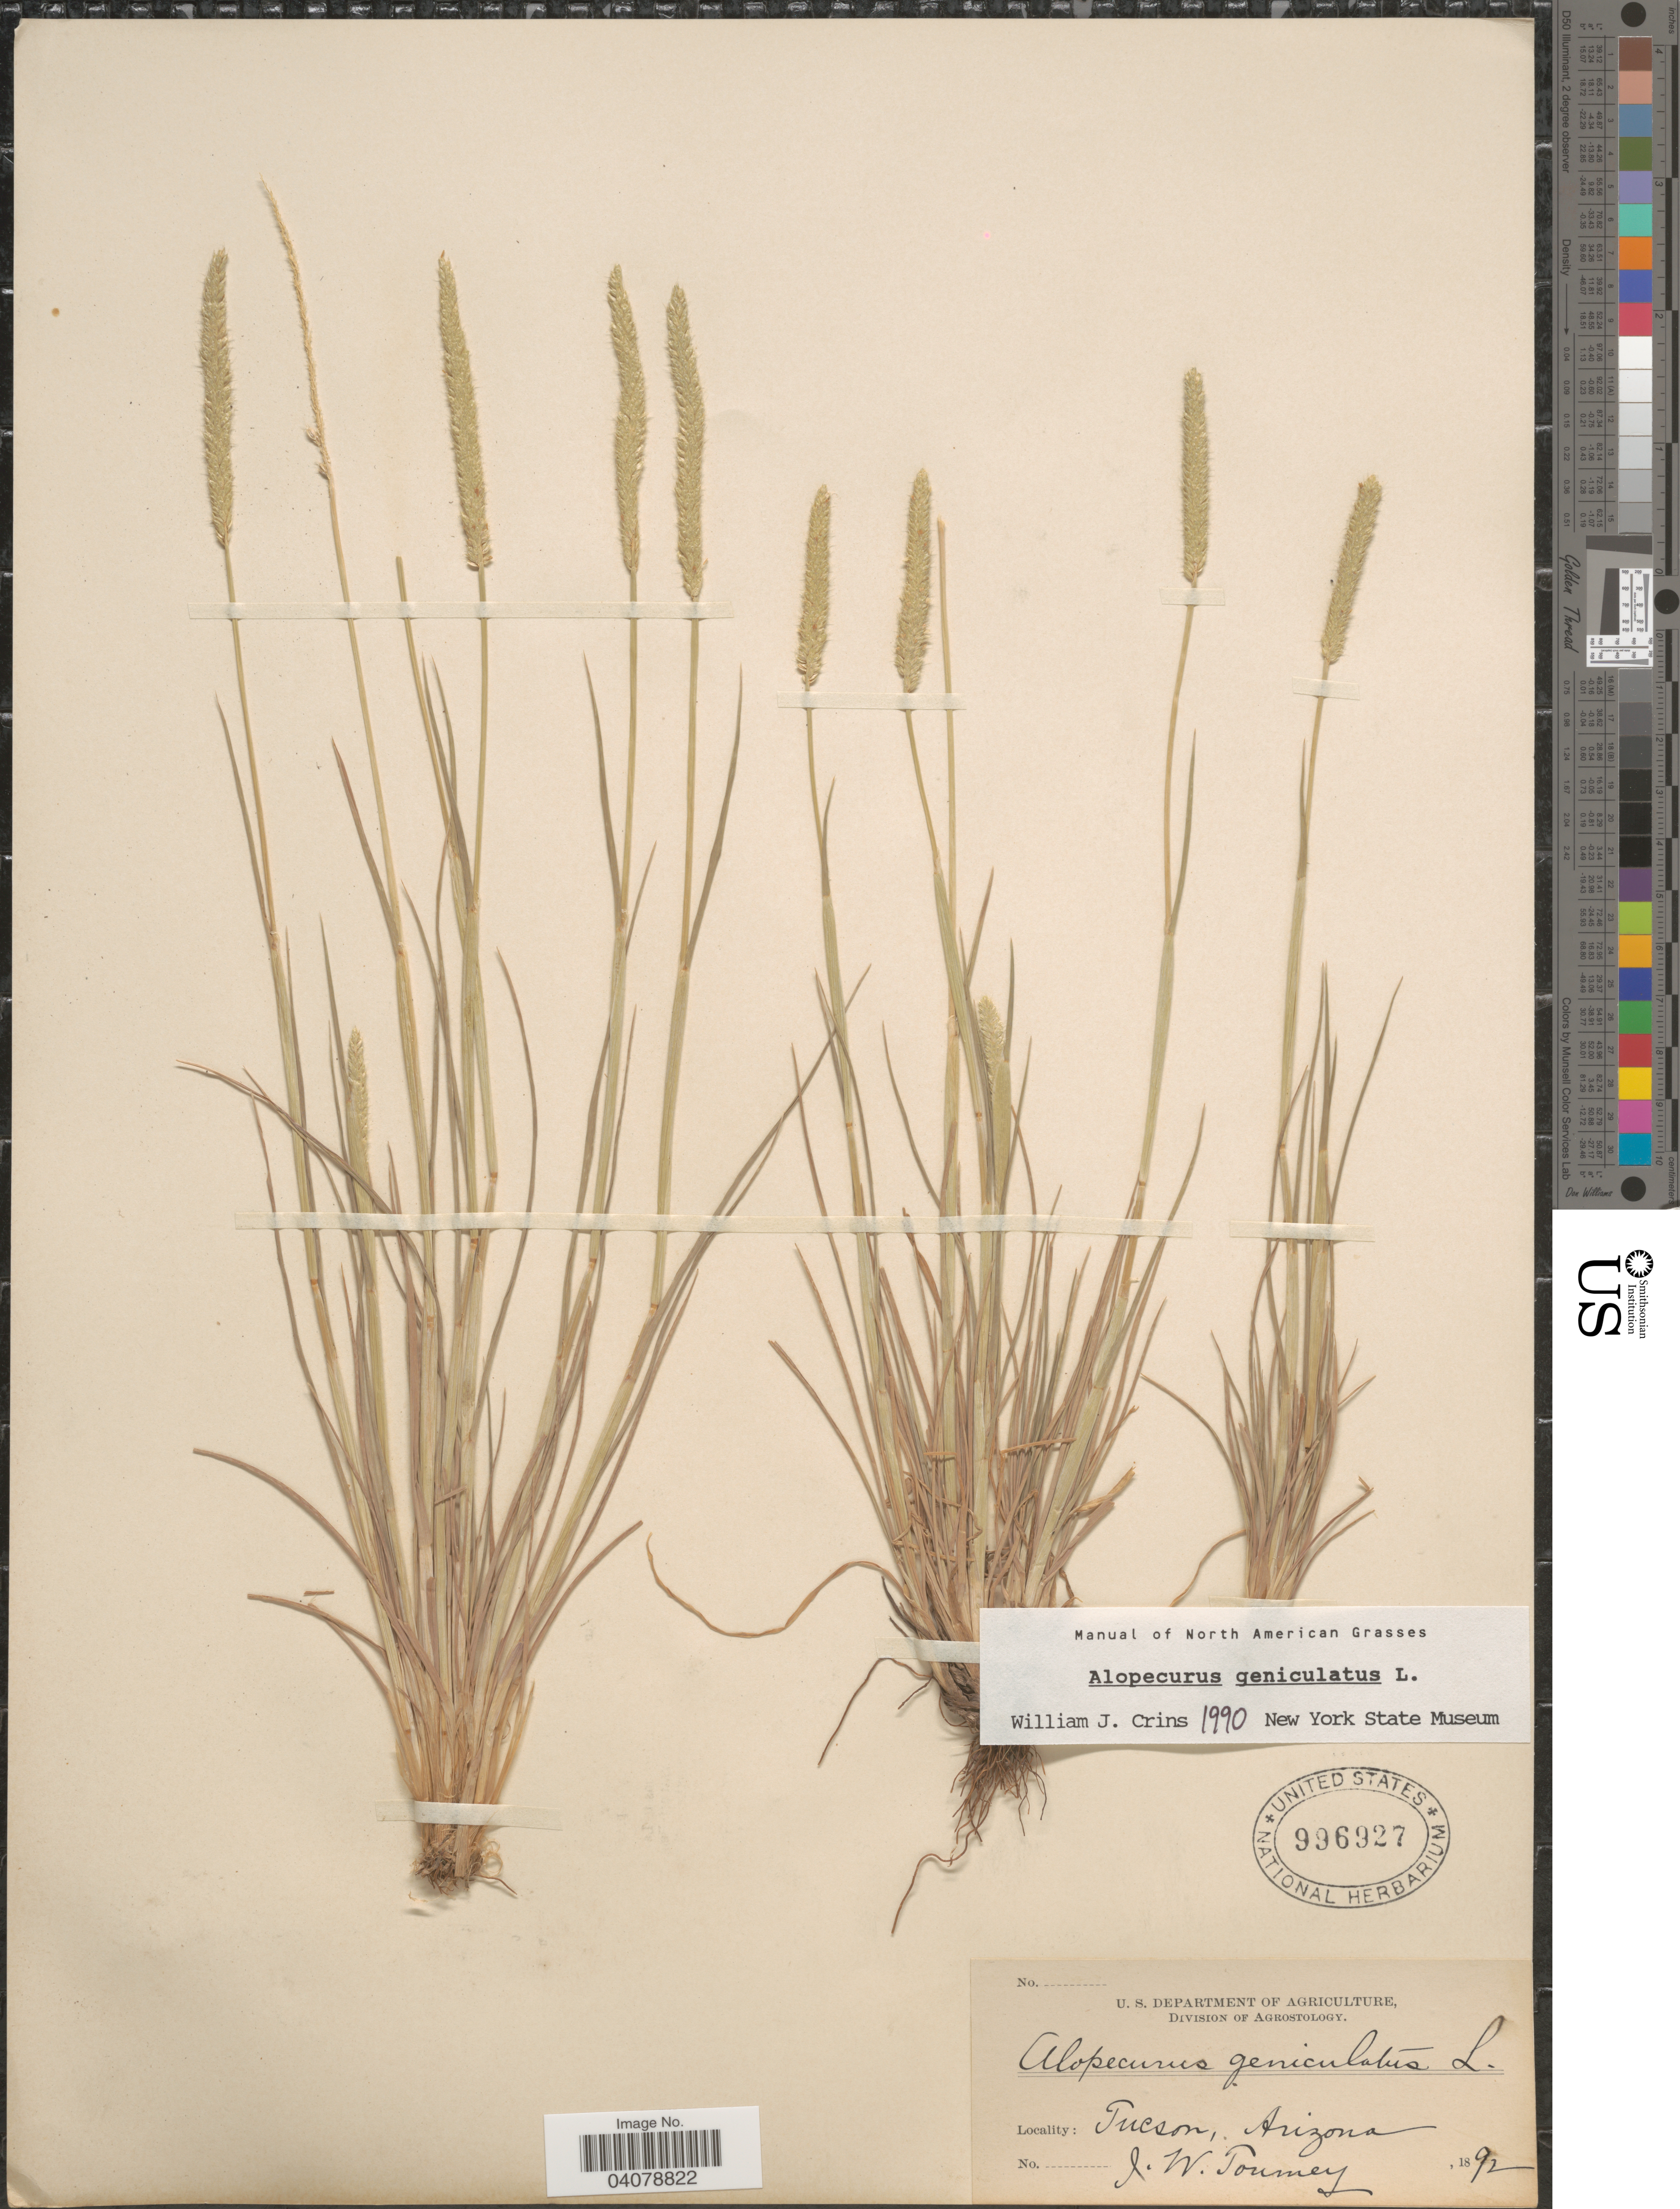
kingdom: Plantae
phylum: Tracheophyta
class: Liliopsida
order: Poales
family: Poaceae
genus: Alopecurus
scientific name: Alopecurus geniculatus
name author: L.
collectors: J. W. Toumey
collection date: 1892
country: United States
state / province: Arizona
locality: Tucson.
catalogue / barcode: US 996927